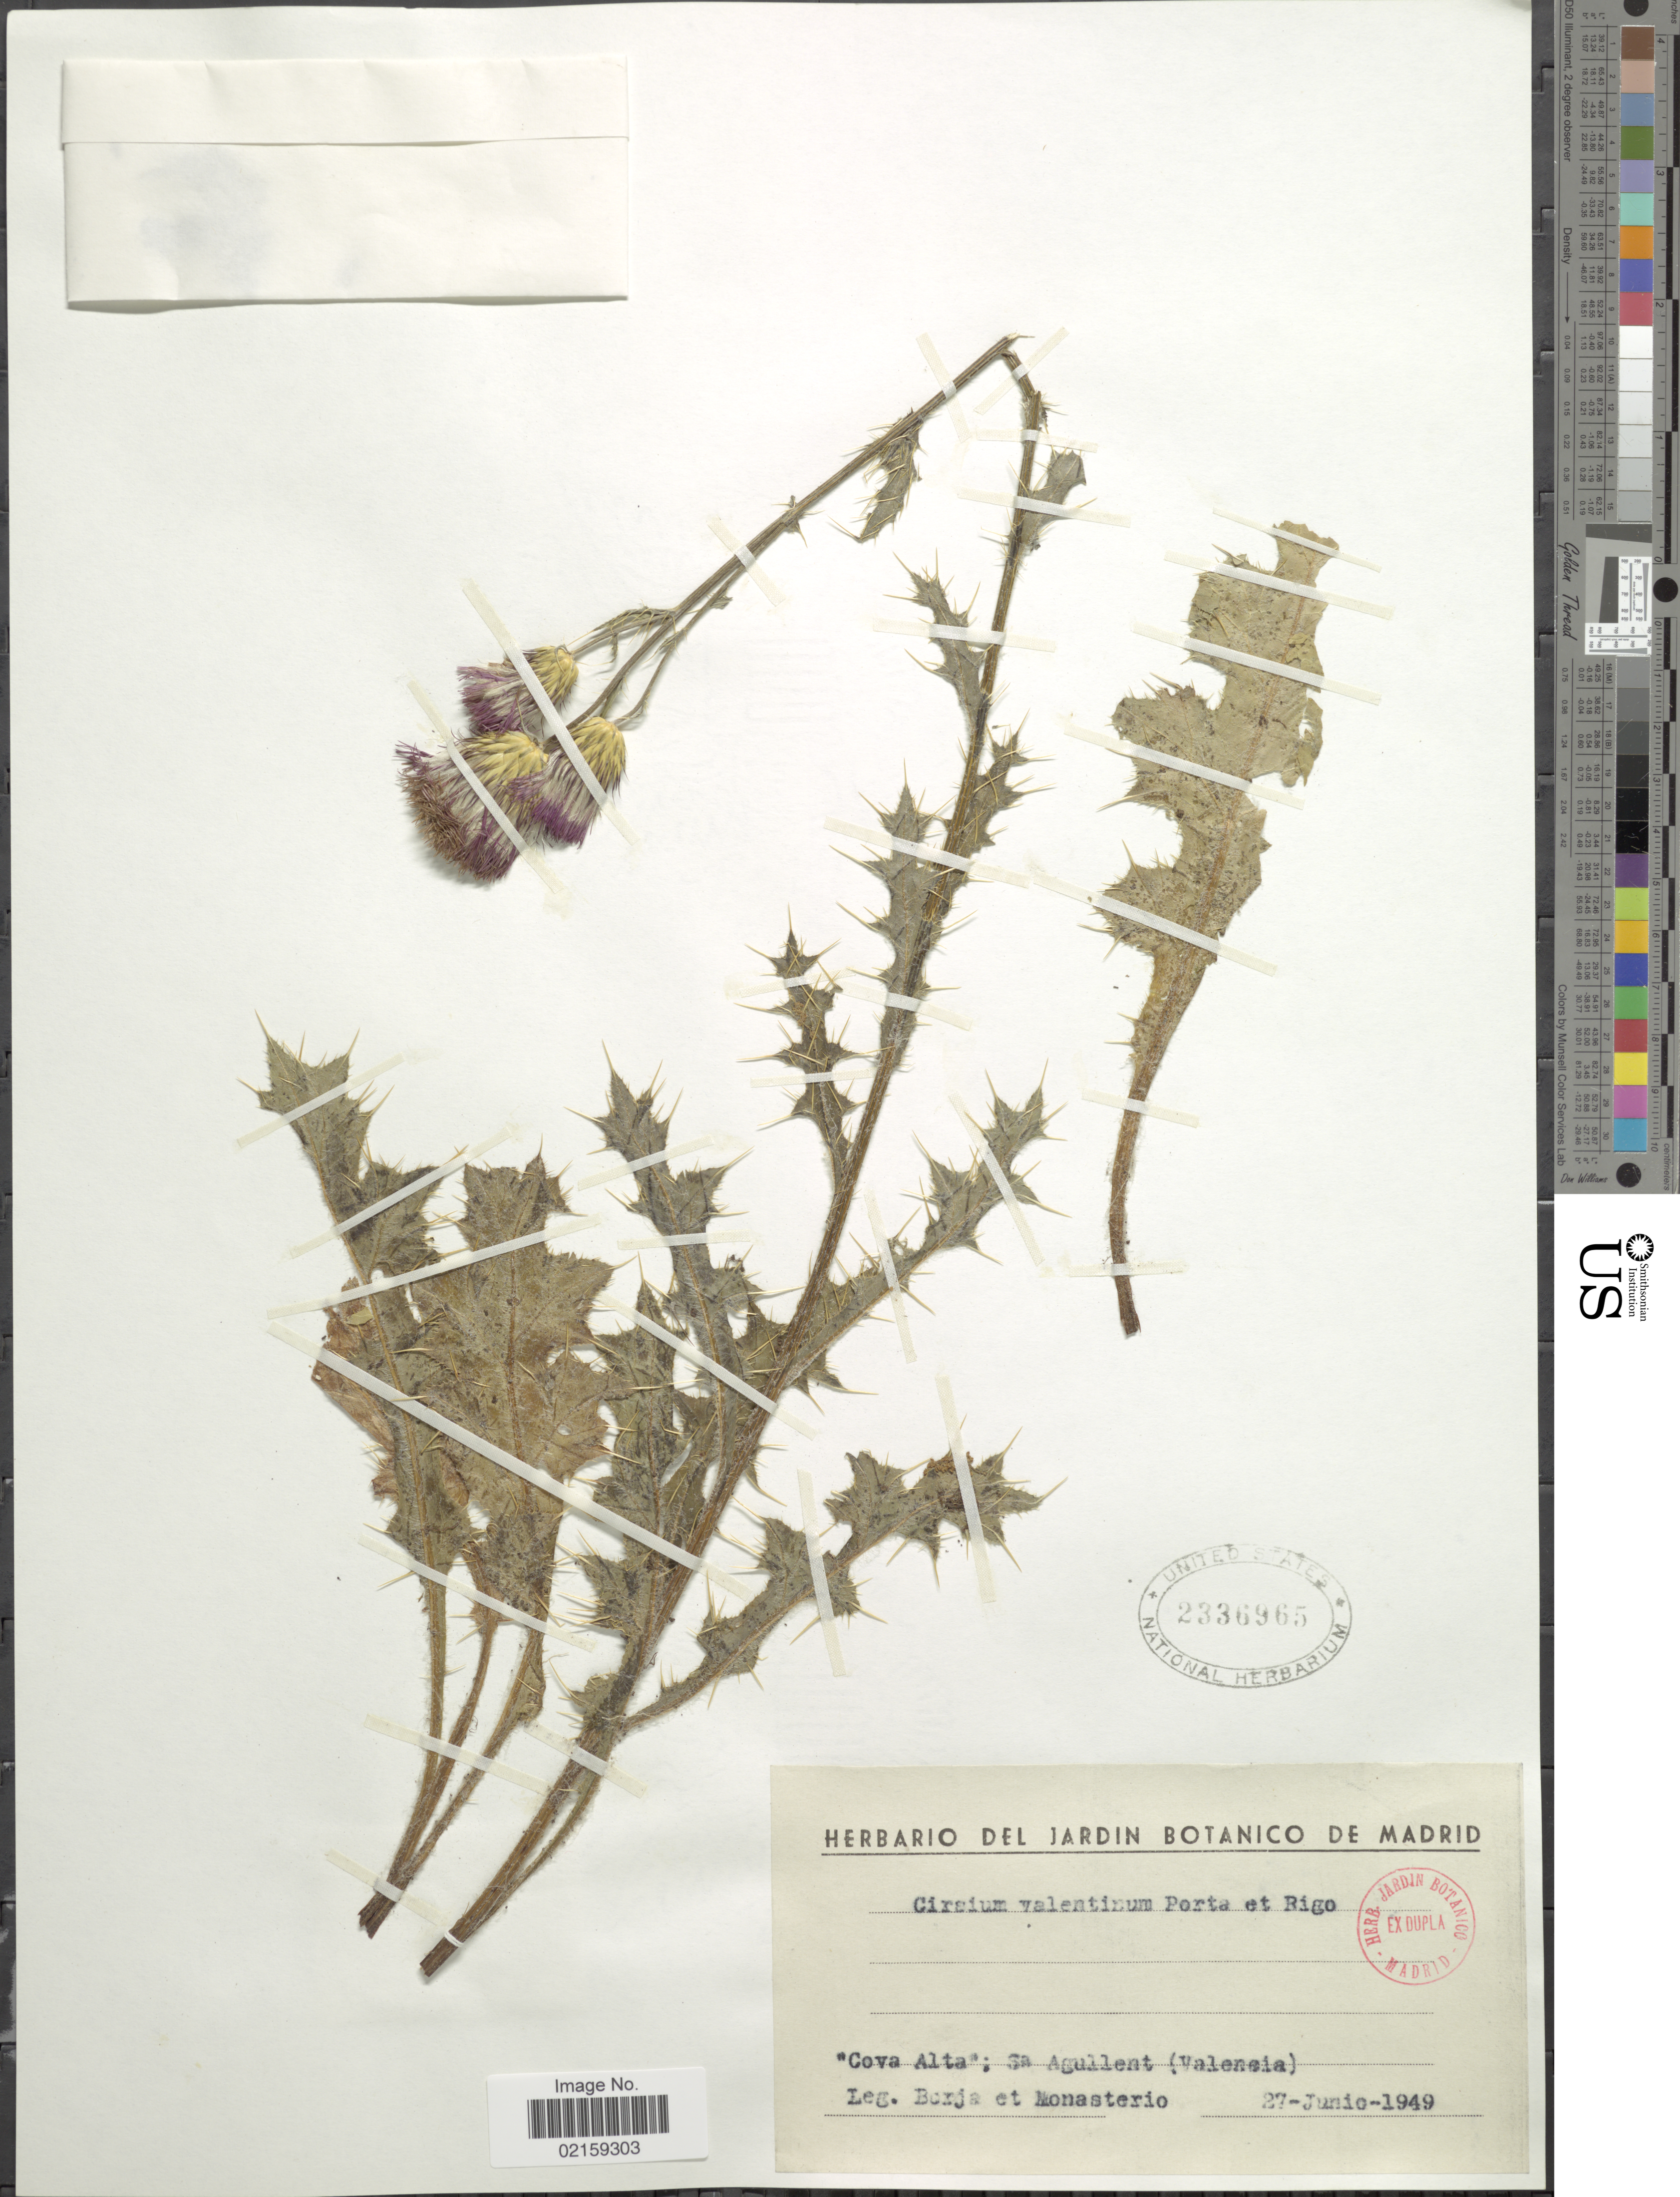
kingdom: Plantae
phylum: Tracheophyta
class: Magnoliopsida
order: Asterales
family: Asteraceae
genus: Cirsium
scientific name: Cirsium valentinum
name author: Porta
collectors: -. Borja & Monasterio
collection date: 1949-06-27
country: Spain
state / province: Valenciana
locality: Cova Alta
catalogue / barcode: US 2336965